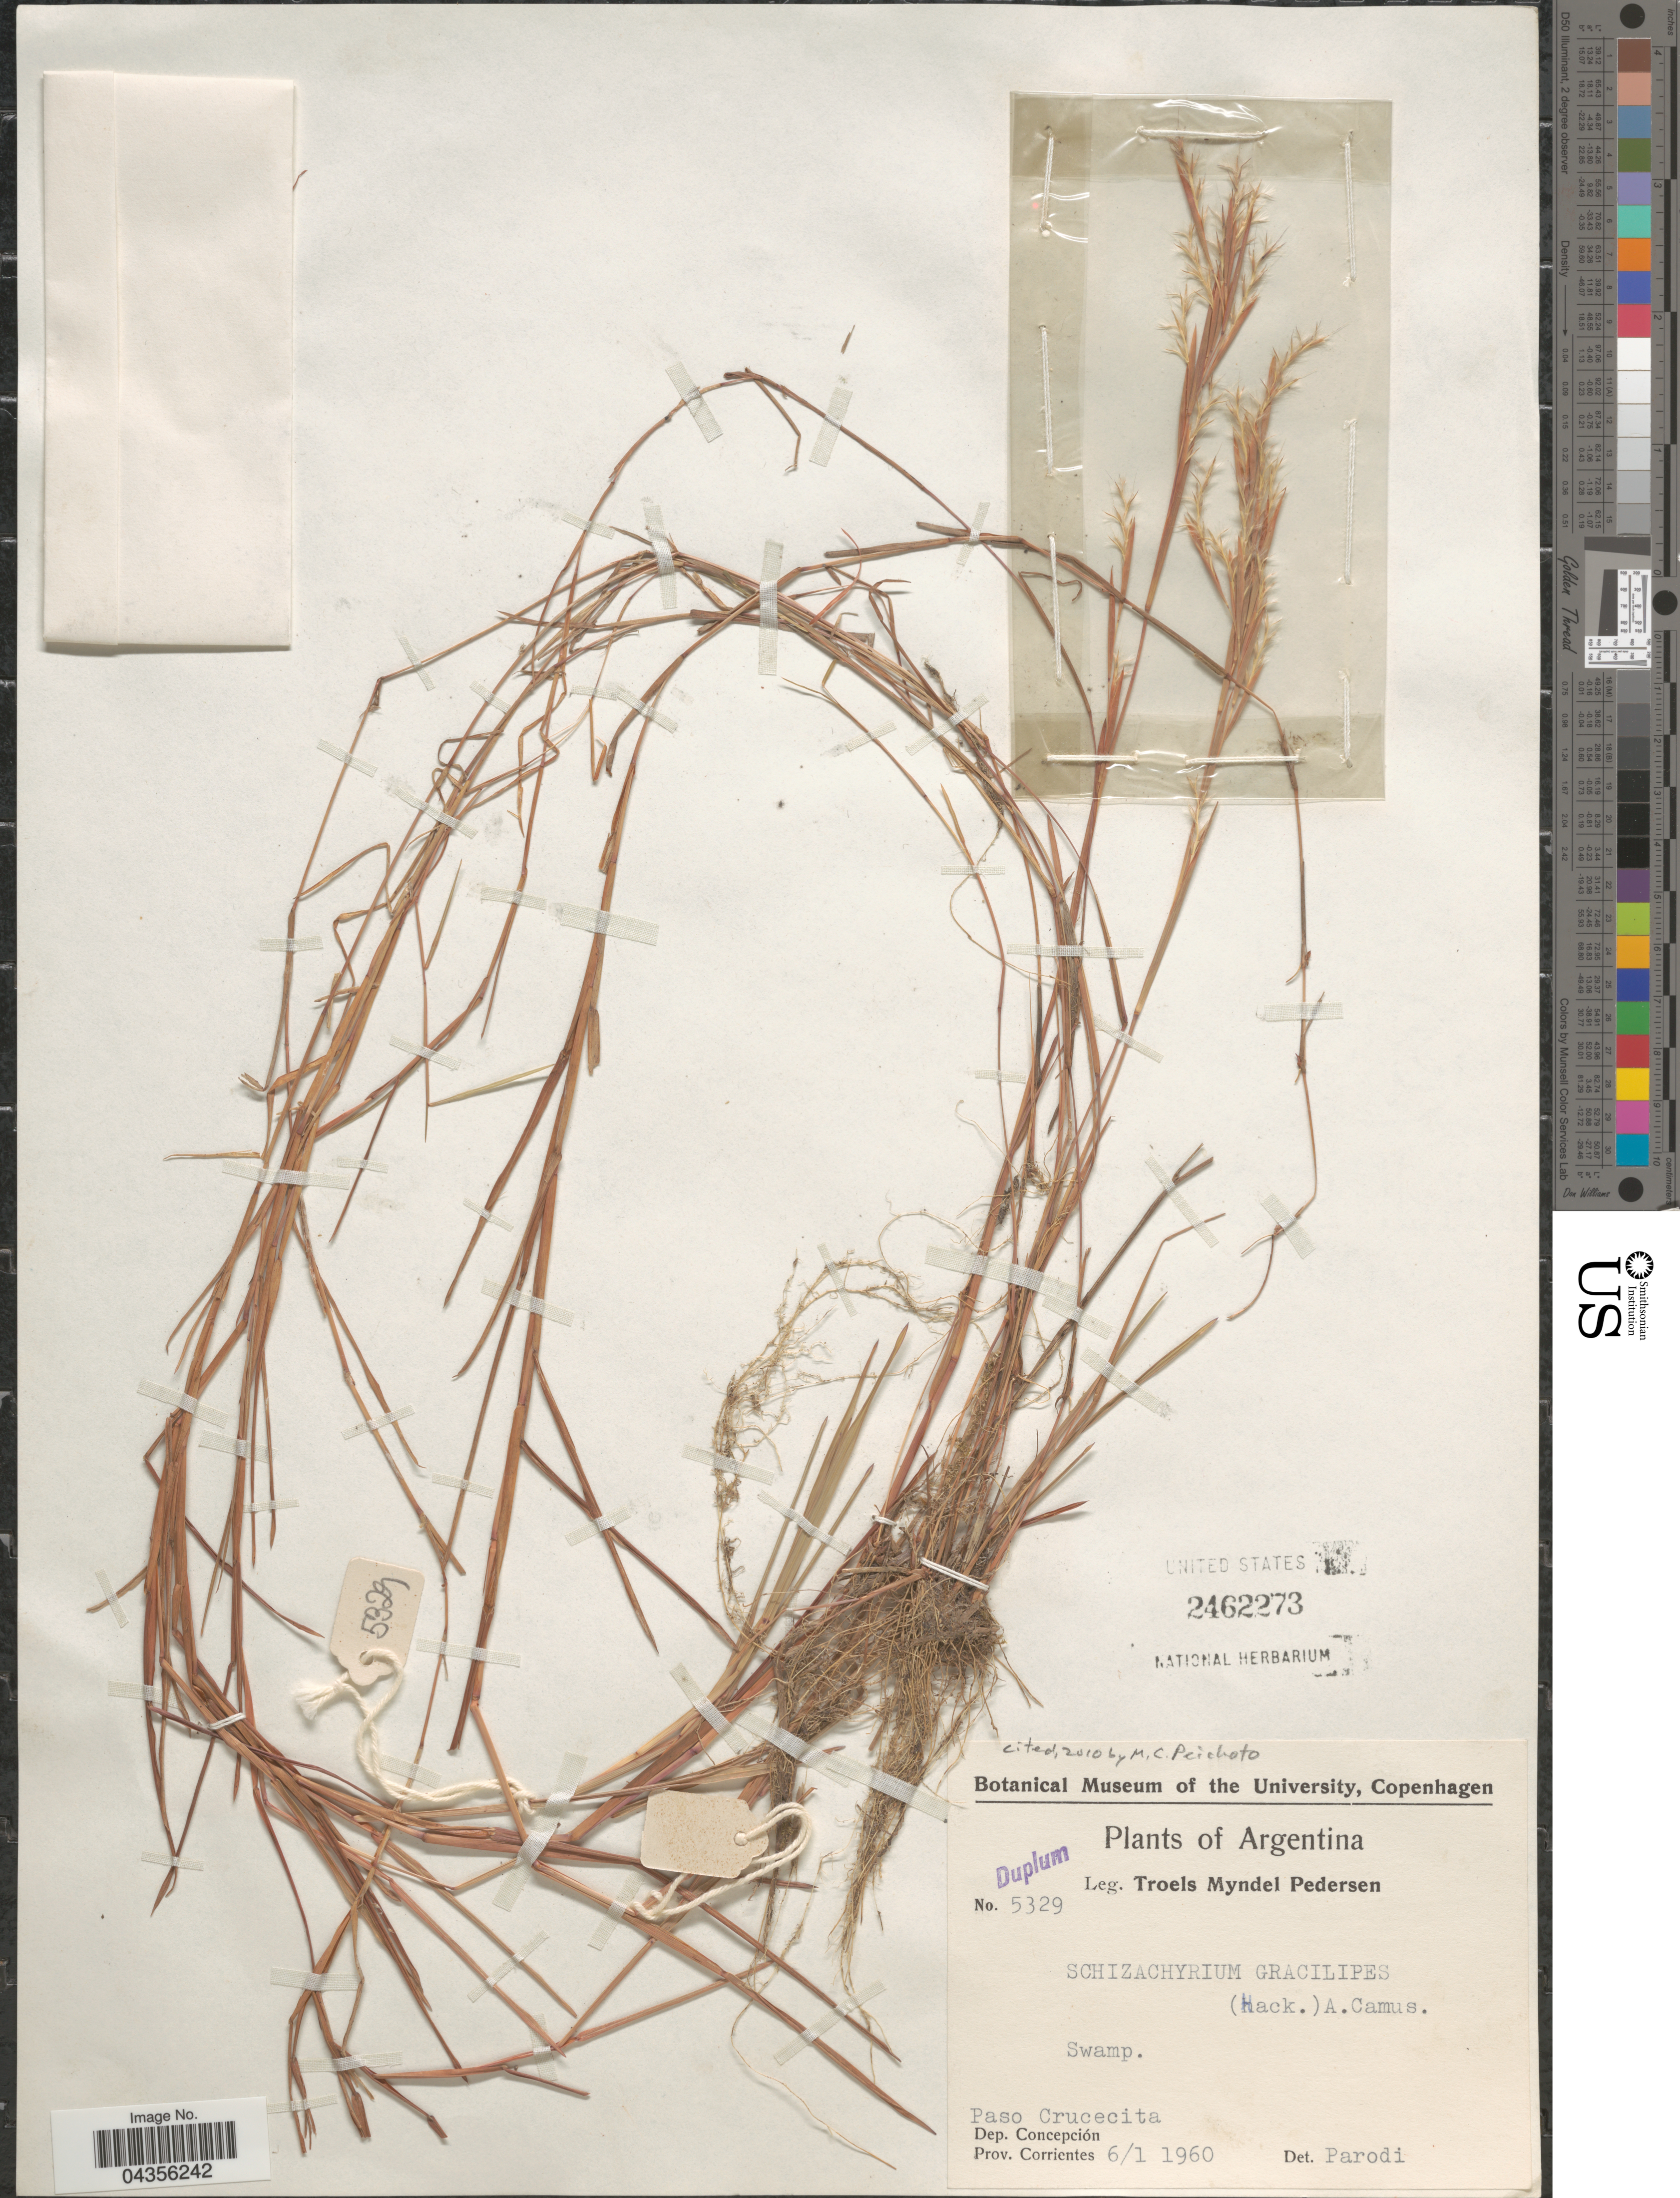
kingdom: Plantae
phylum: Tracheophyta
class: Liliopsida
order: Poales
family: Poaceae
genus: Schizachyrium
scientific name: Schizachyrium gracilipes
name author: (Hack.) A. Camus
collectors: T. Pederson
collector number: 5329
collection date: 1960-01-06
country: Argentina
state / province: Corrientes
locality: Paso Crucecita. Dep. Concepción.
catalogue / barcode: US 2462273